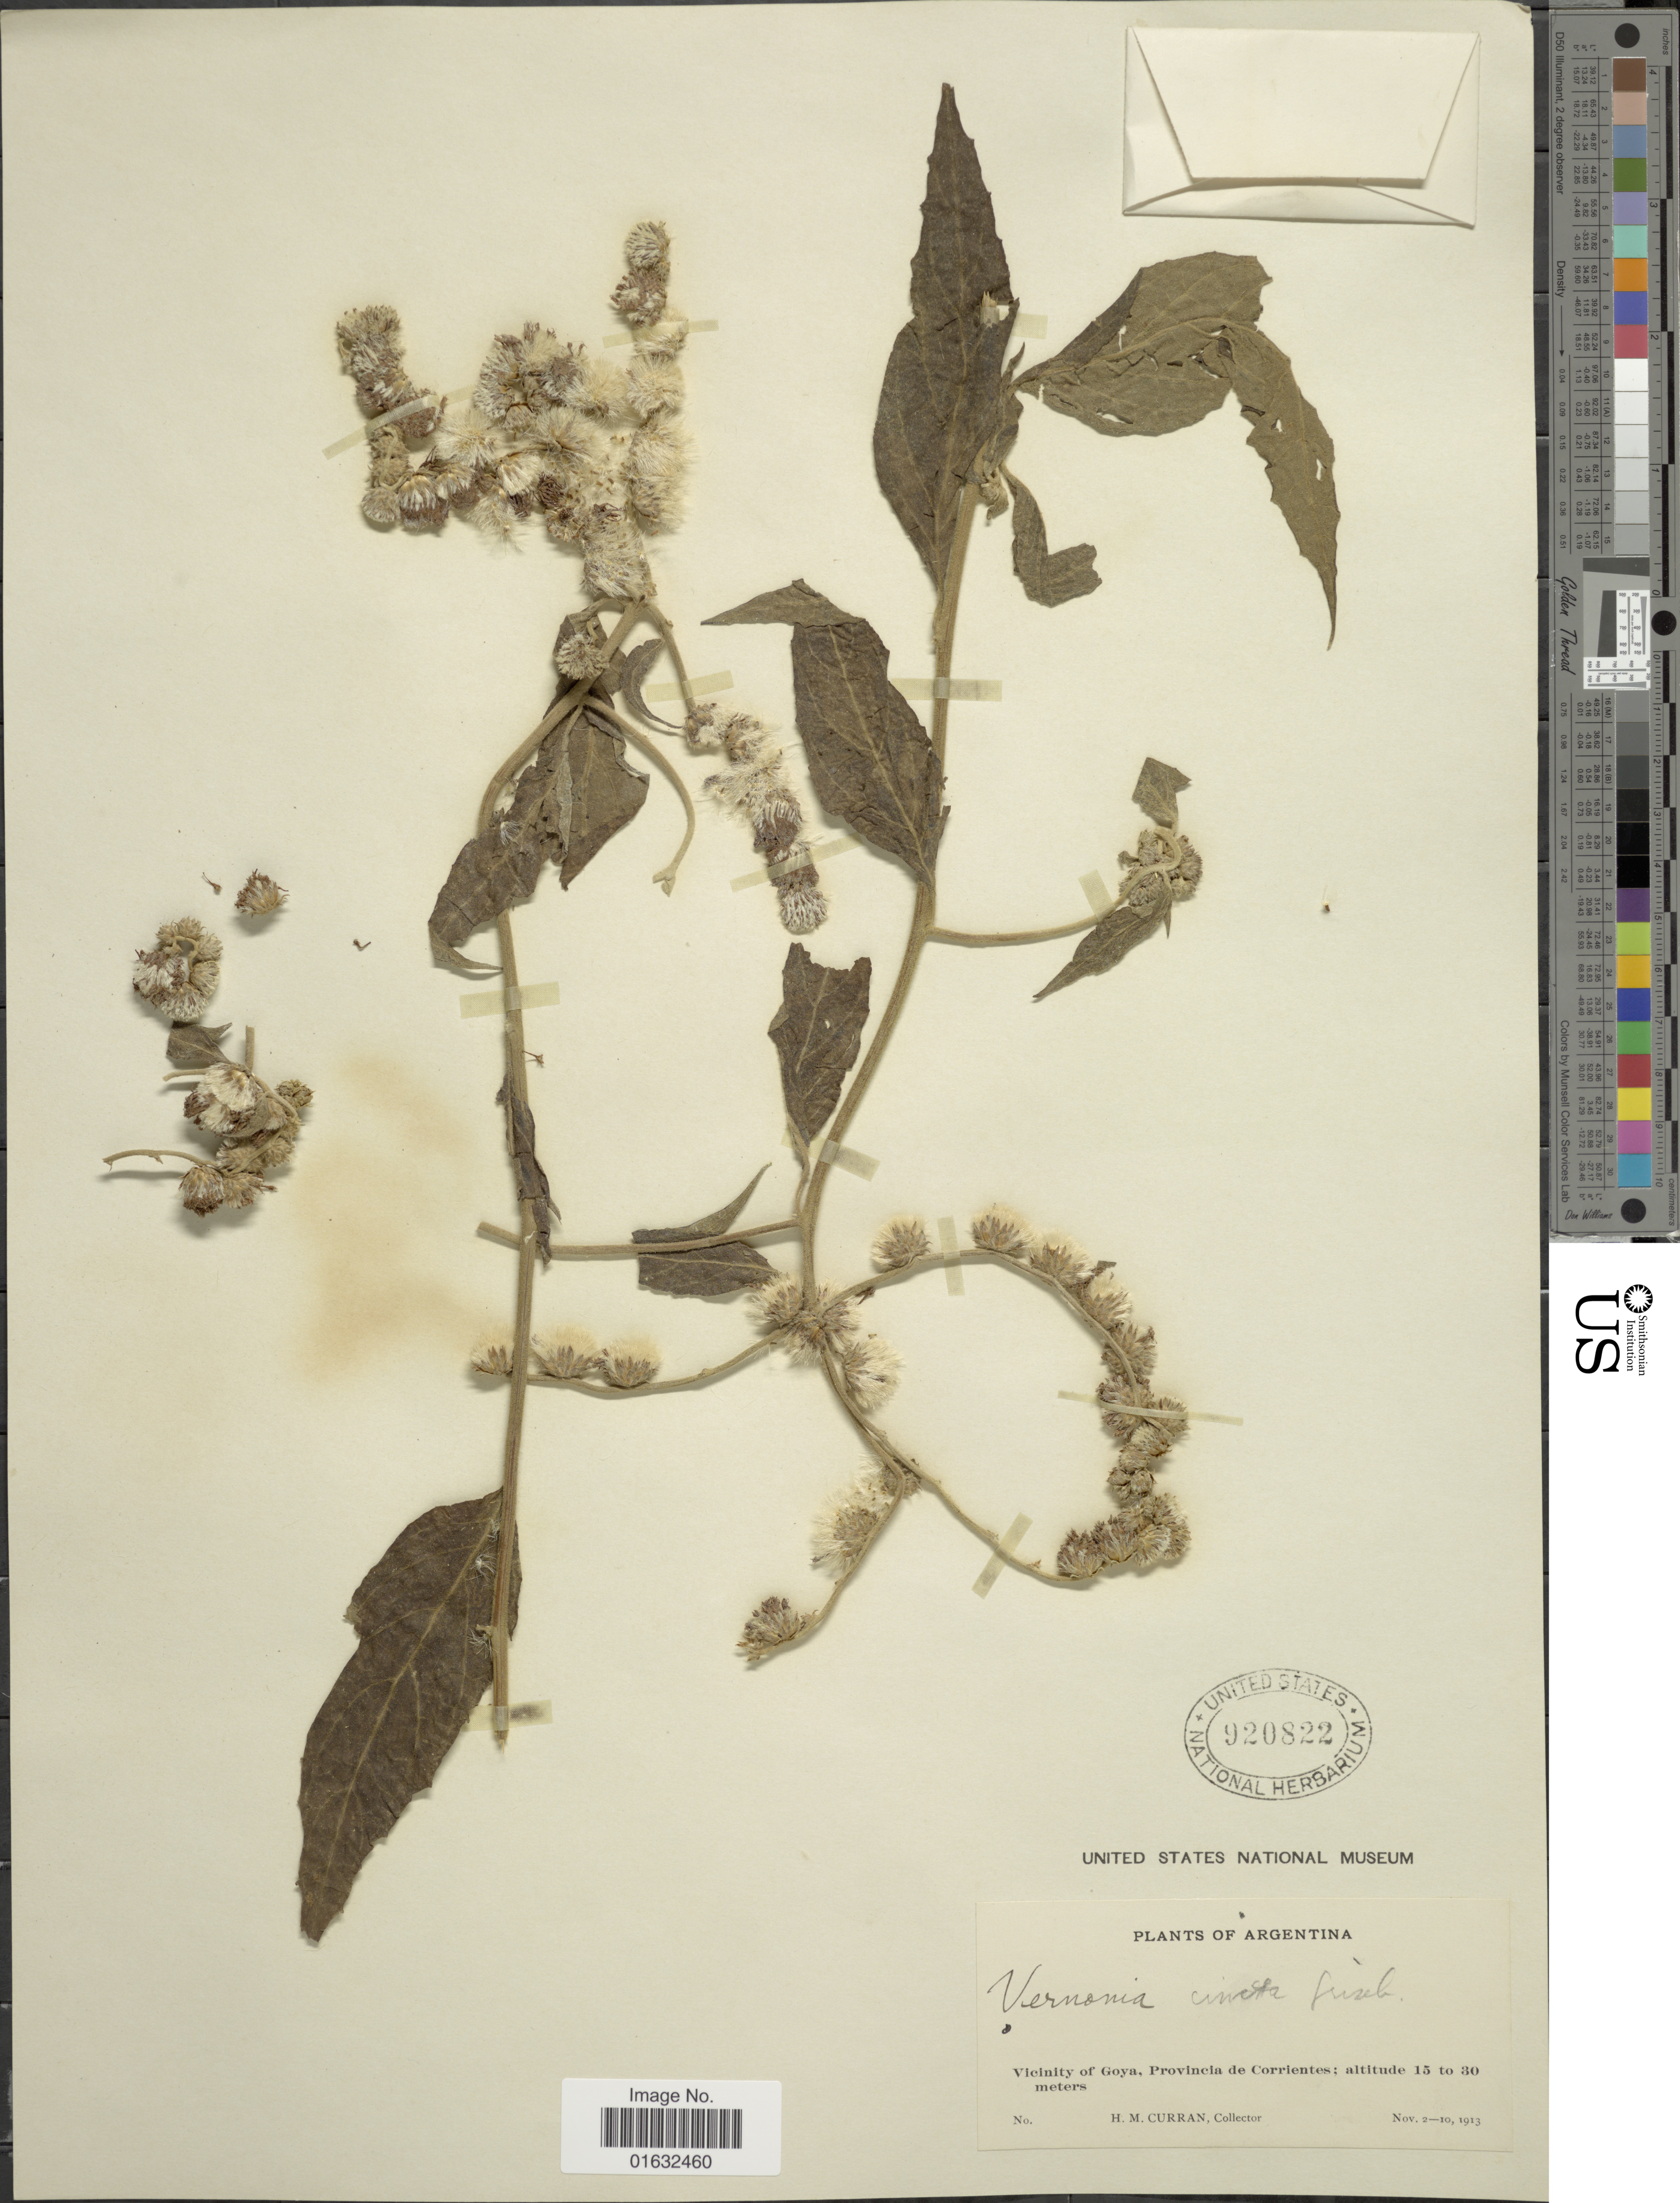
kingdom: Plantae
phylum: Tracheophyta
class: Magnoliopsida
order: Asterales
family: Asteraceae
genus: Cyrtocymura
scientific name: Cyrtocymura cincta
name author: (Griseb.) H. Rob.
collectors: H. M. Curran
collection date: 1913-11-02/1913-11-10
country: Argentina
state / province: Corrientes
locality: Vicinity of Goya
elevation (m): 15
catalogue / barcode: US 920822